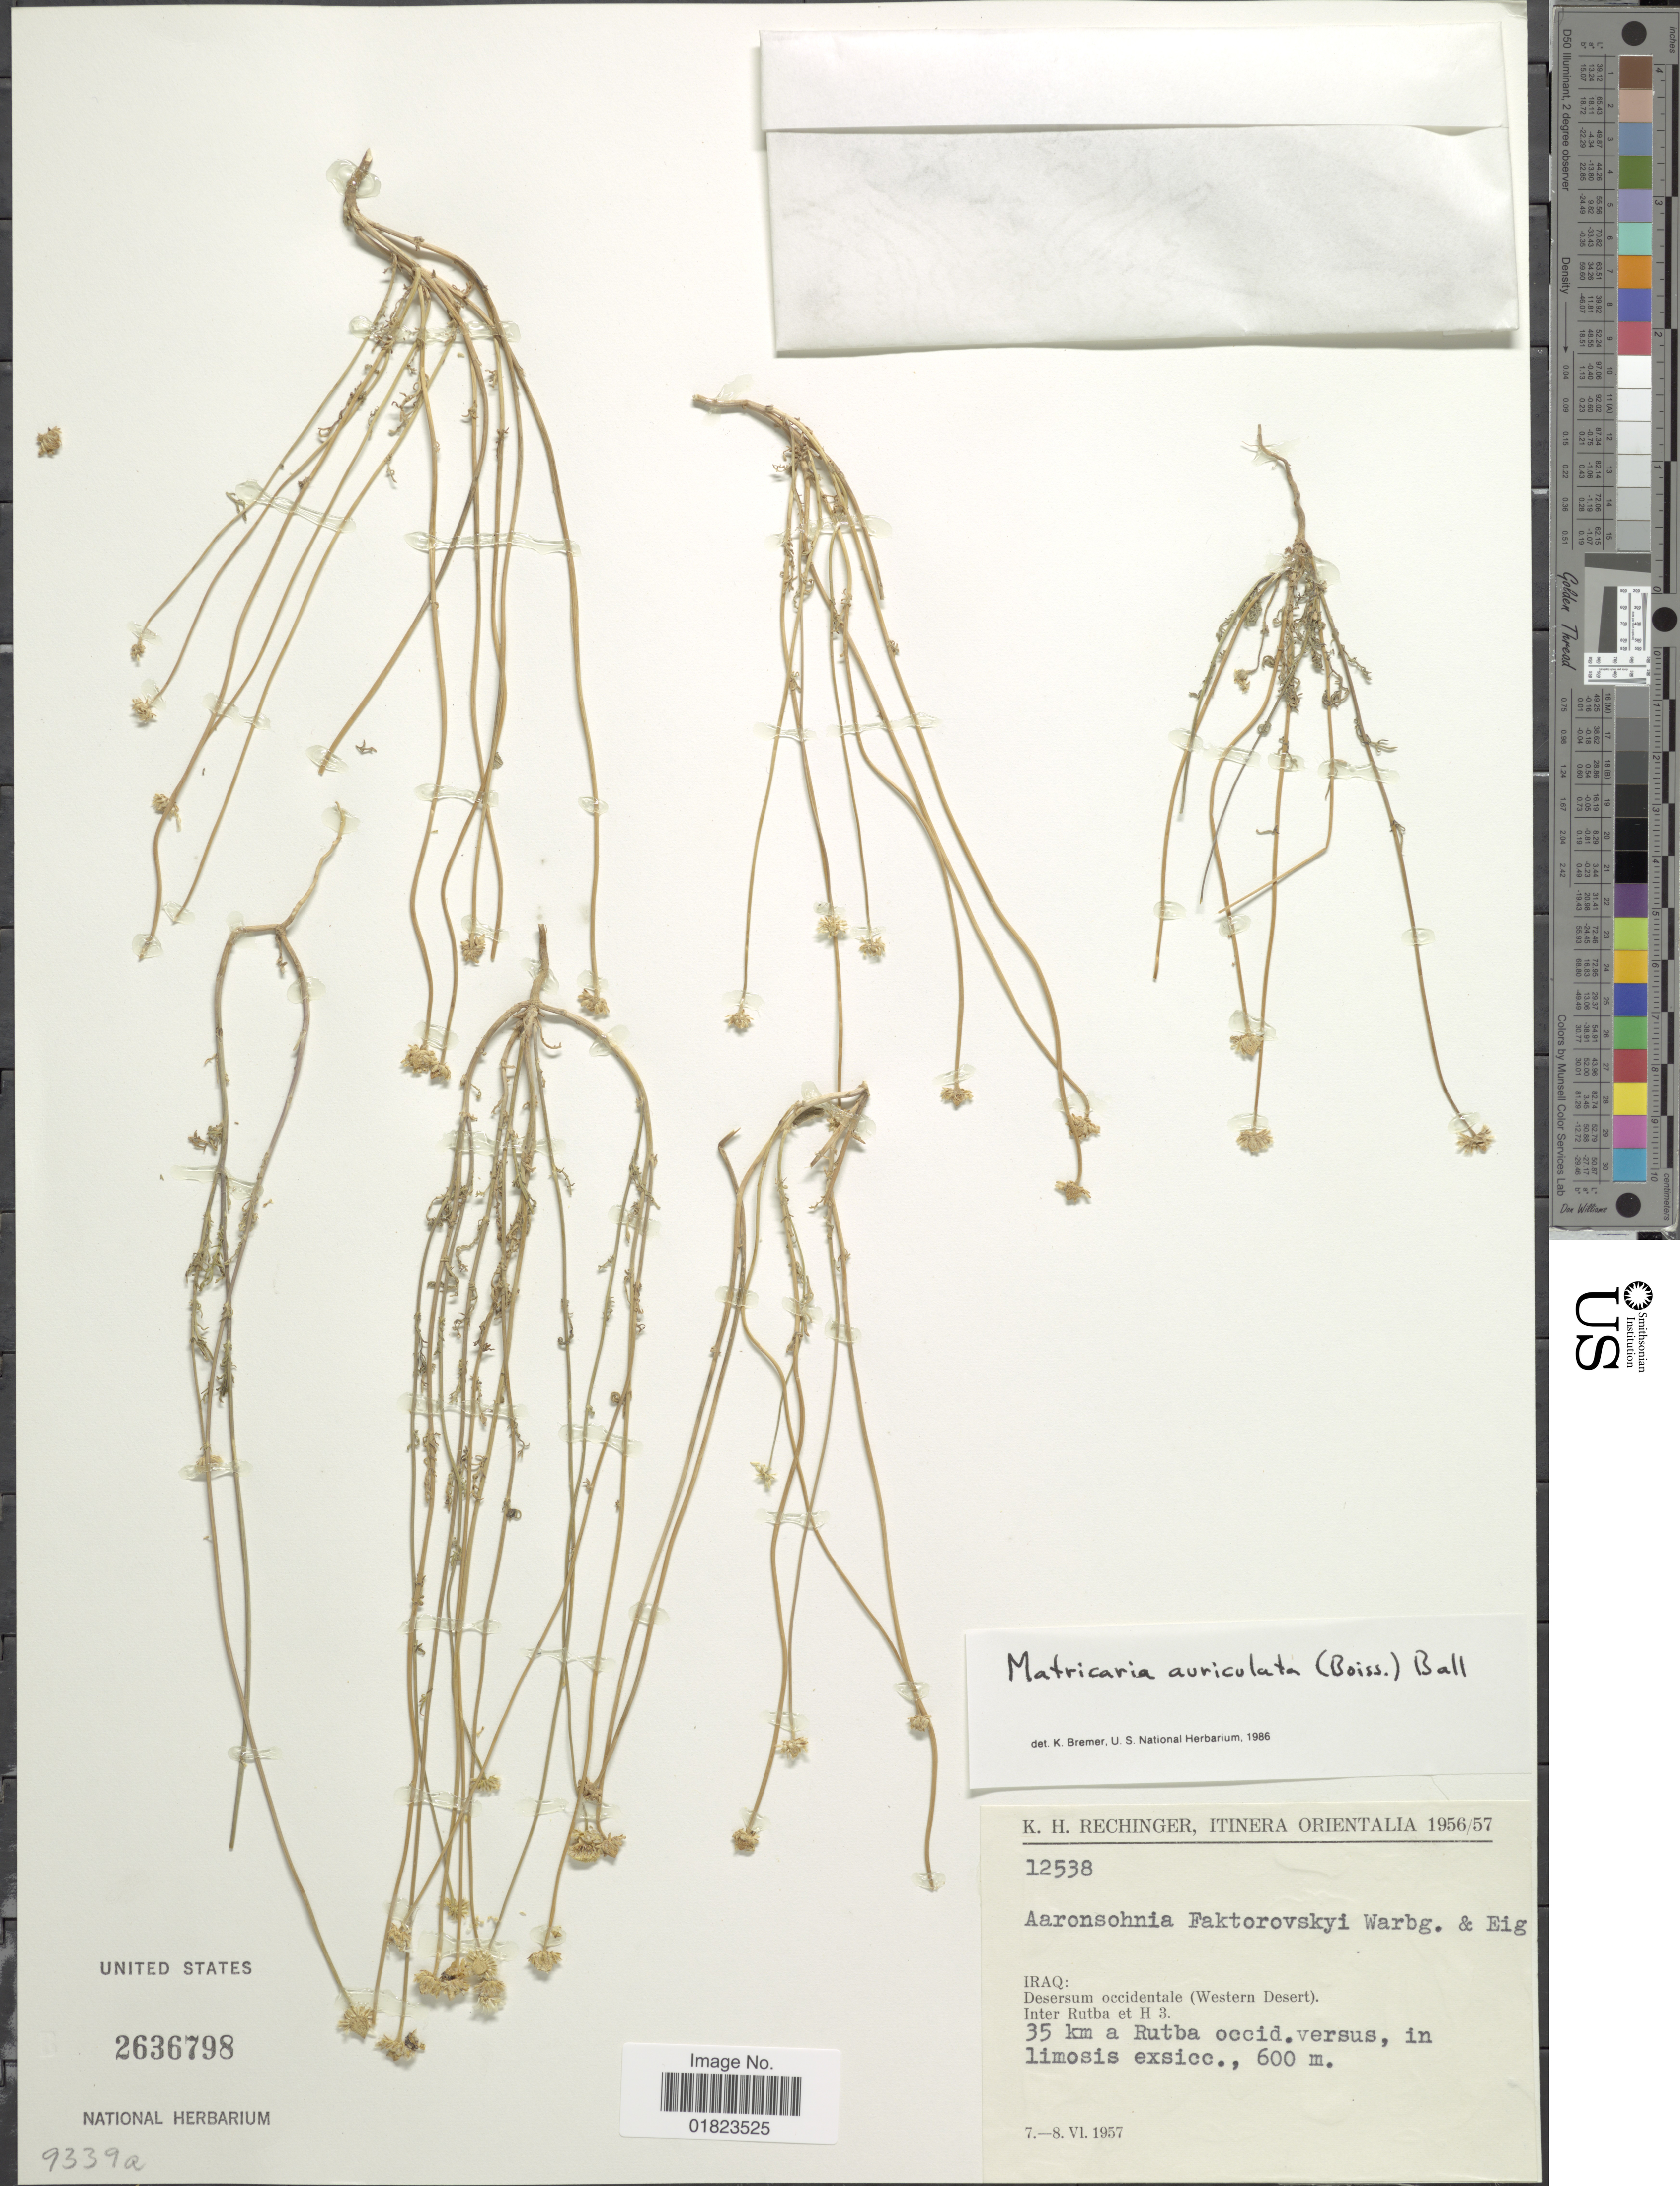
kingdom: Plantae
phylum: Tracheophyta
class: Magnoliopsida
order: Asterales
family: Asteraceae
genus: Tripleurospermum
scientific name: Tripleurospermum auriculatum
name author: (Boiss.) Ball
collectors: K. H. Rechinger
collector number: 12538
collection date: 1957-06-07/1957-06-08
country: Iraq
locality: Iraq. Desersum occidentale (Western Desert), Inter Rutba et H 3. 35 km a Rutba occid, versus in limosis exsicc.Orientalia.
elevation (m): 600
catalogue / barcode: US 2636798